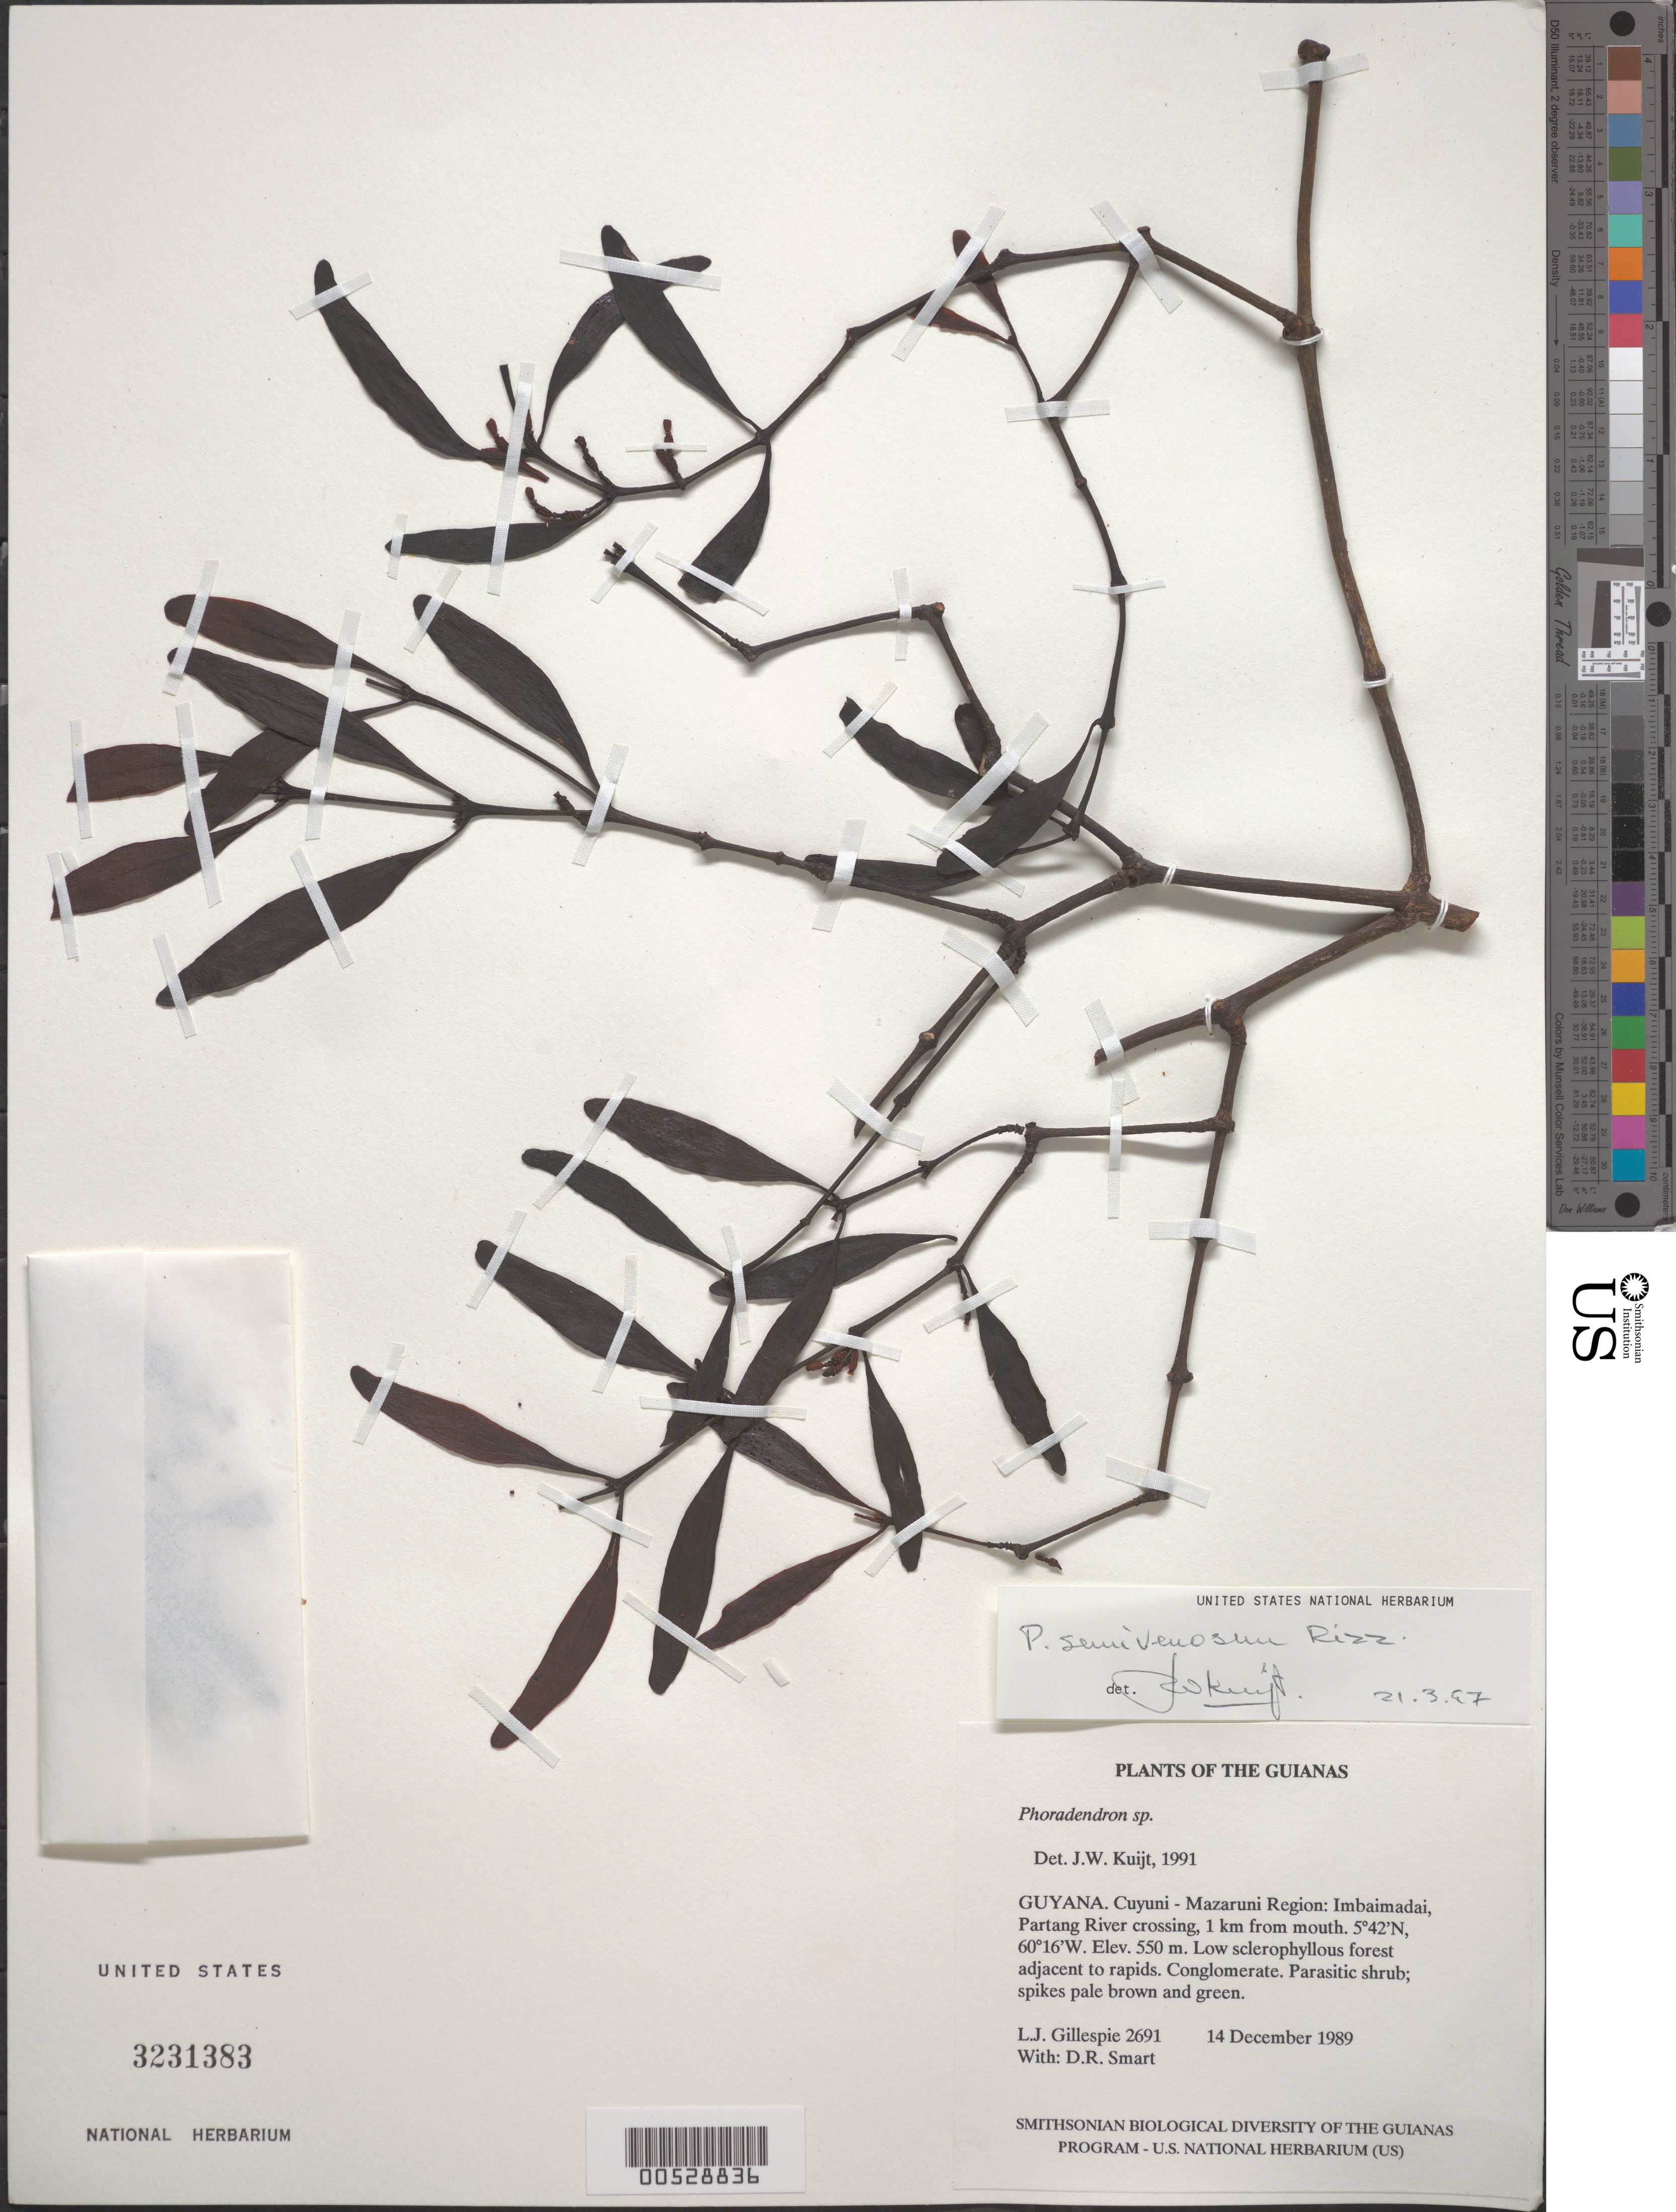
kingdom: Plantae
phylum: Tracheophyta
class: Magnoliopsida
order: Santalales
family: Viscaceae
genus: Phoradendron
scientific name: Phoradendron semivenosum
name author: Rizzini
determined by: Kuijt, Job, (CANADA)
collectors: L. J. Gillespie & D. R. Smart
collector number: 2691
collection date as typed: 14 December 1989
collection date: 1989-12-14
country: Guyana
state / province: Cuyuni-Mazaruni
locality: Imbaimadai, Partang River crossing, 1 km from mouth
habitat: Low sclerophyllous forest adjacent to rapids. Conglomerate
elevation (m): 550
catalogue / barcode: US 3231383